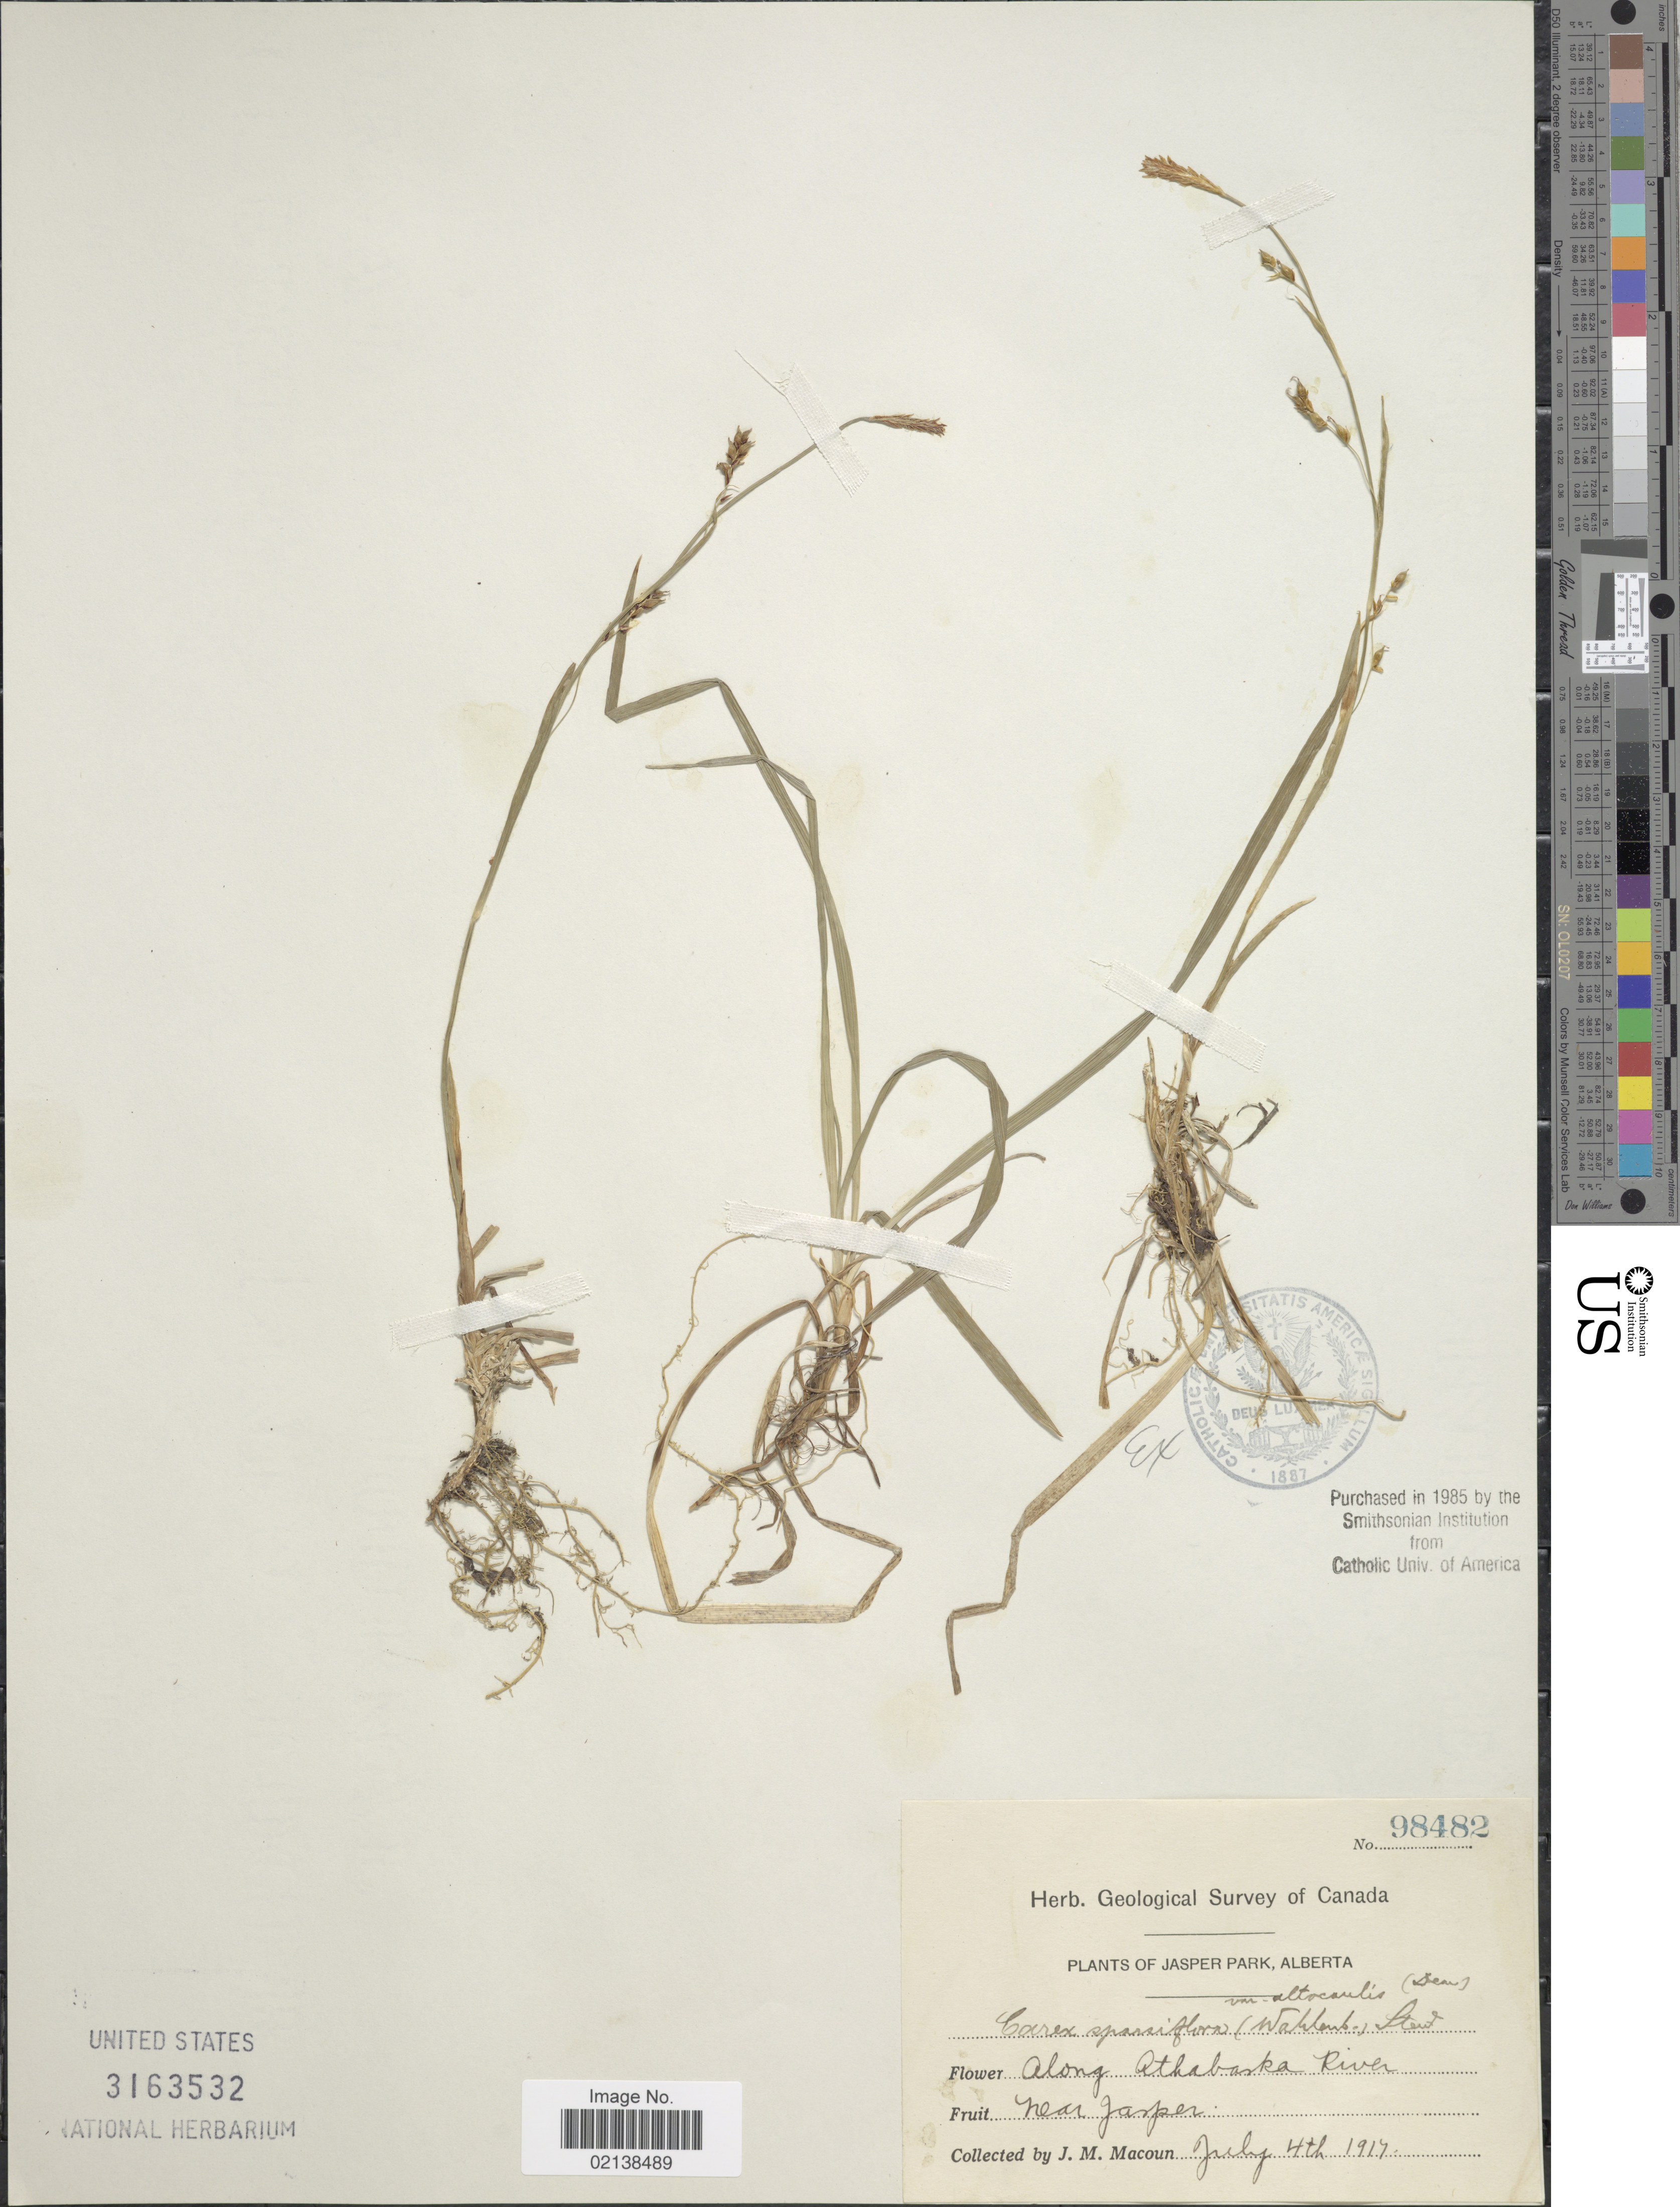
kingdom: Plantae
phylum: Tracheophyta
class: Liliopsida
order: Poales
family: Cyperaceae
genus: Carex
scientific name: Carex vaginata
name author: Tausch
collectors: J. M. Macoun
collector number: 98482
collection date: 1917-07-04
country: Canada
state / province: Alberta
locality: Jasper Park, along Athabaska River, near Jasper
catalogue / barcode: US 3163532